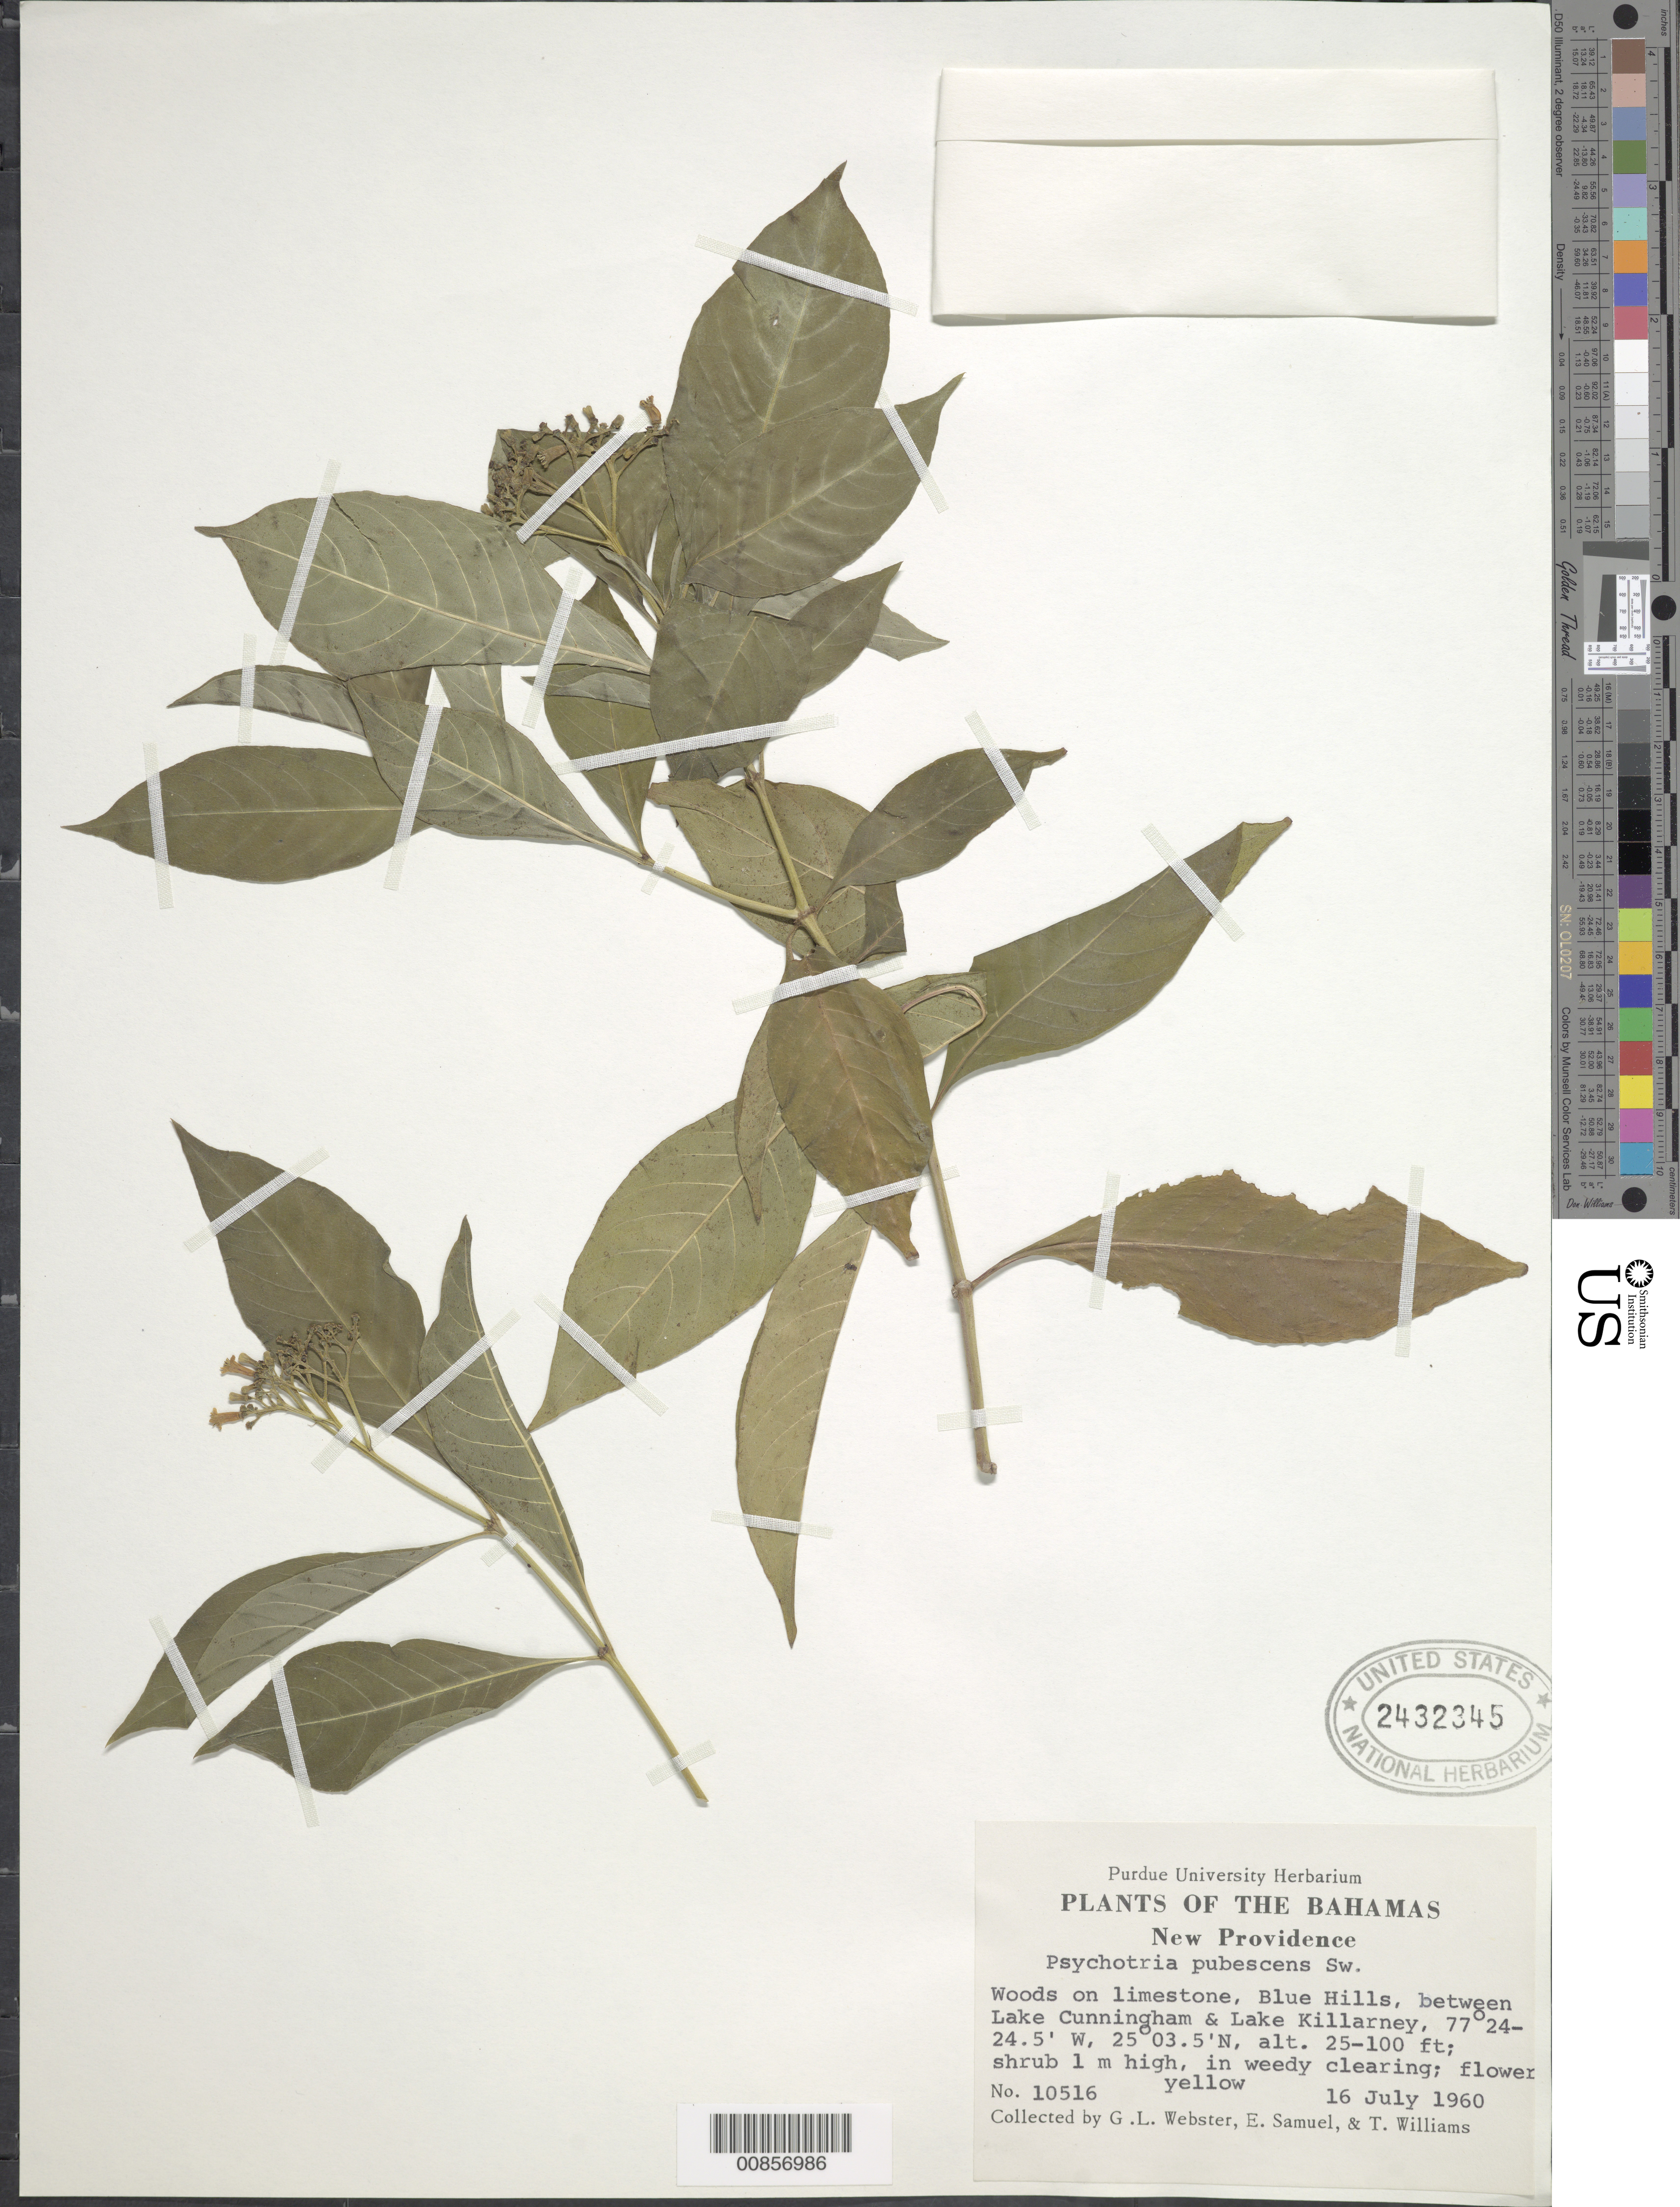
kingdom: Plantae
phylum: Tracheophyta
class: Magnoliopsida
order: Gentianales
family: Rubiaceae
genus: Psychotria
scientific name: Psychotria pubescens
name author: Sw.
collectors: G. L. Webster, E. Samuel & T. Williams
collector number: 10516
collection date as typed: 16 Jul 1960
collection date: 1960-07-16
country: Bahamas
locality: New Providence. Blue Hills, between Lake Cunningham and Lake Killarney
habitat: Woods, in weedy clearing; on limestone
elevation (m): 8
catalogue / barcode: US 2432345